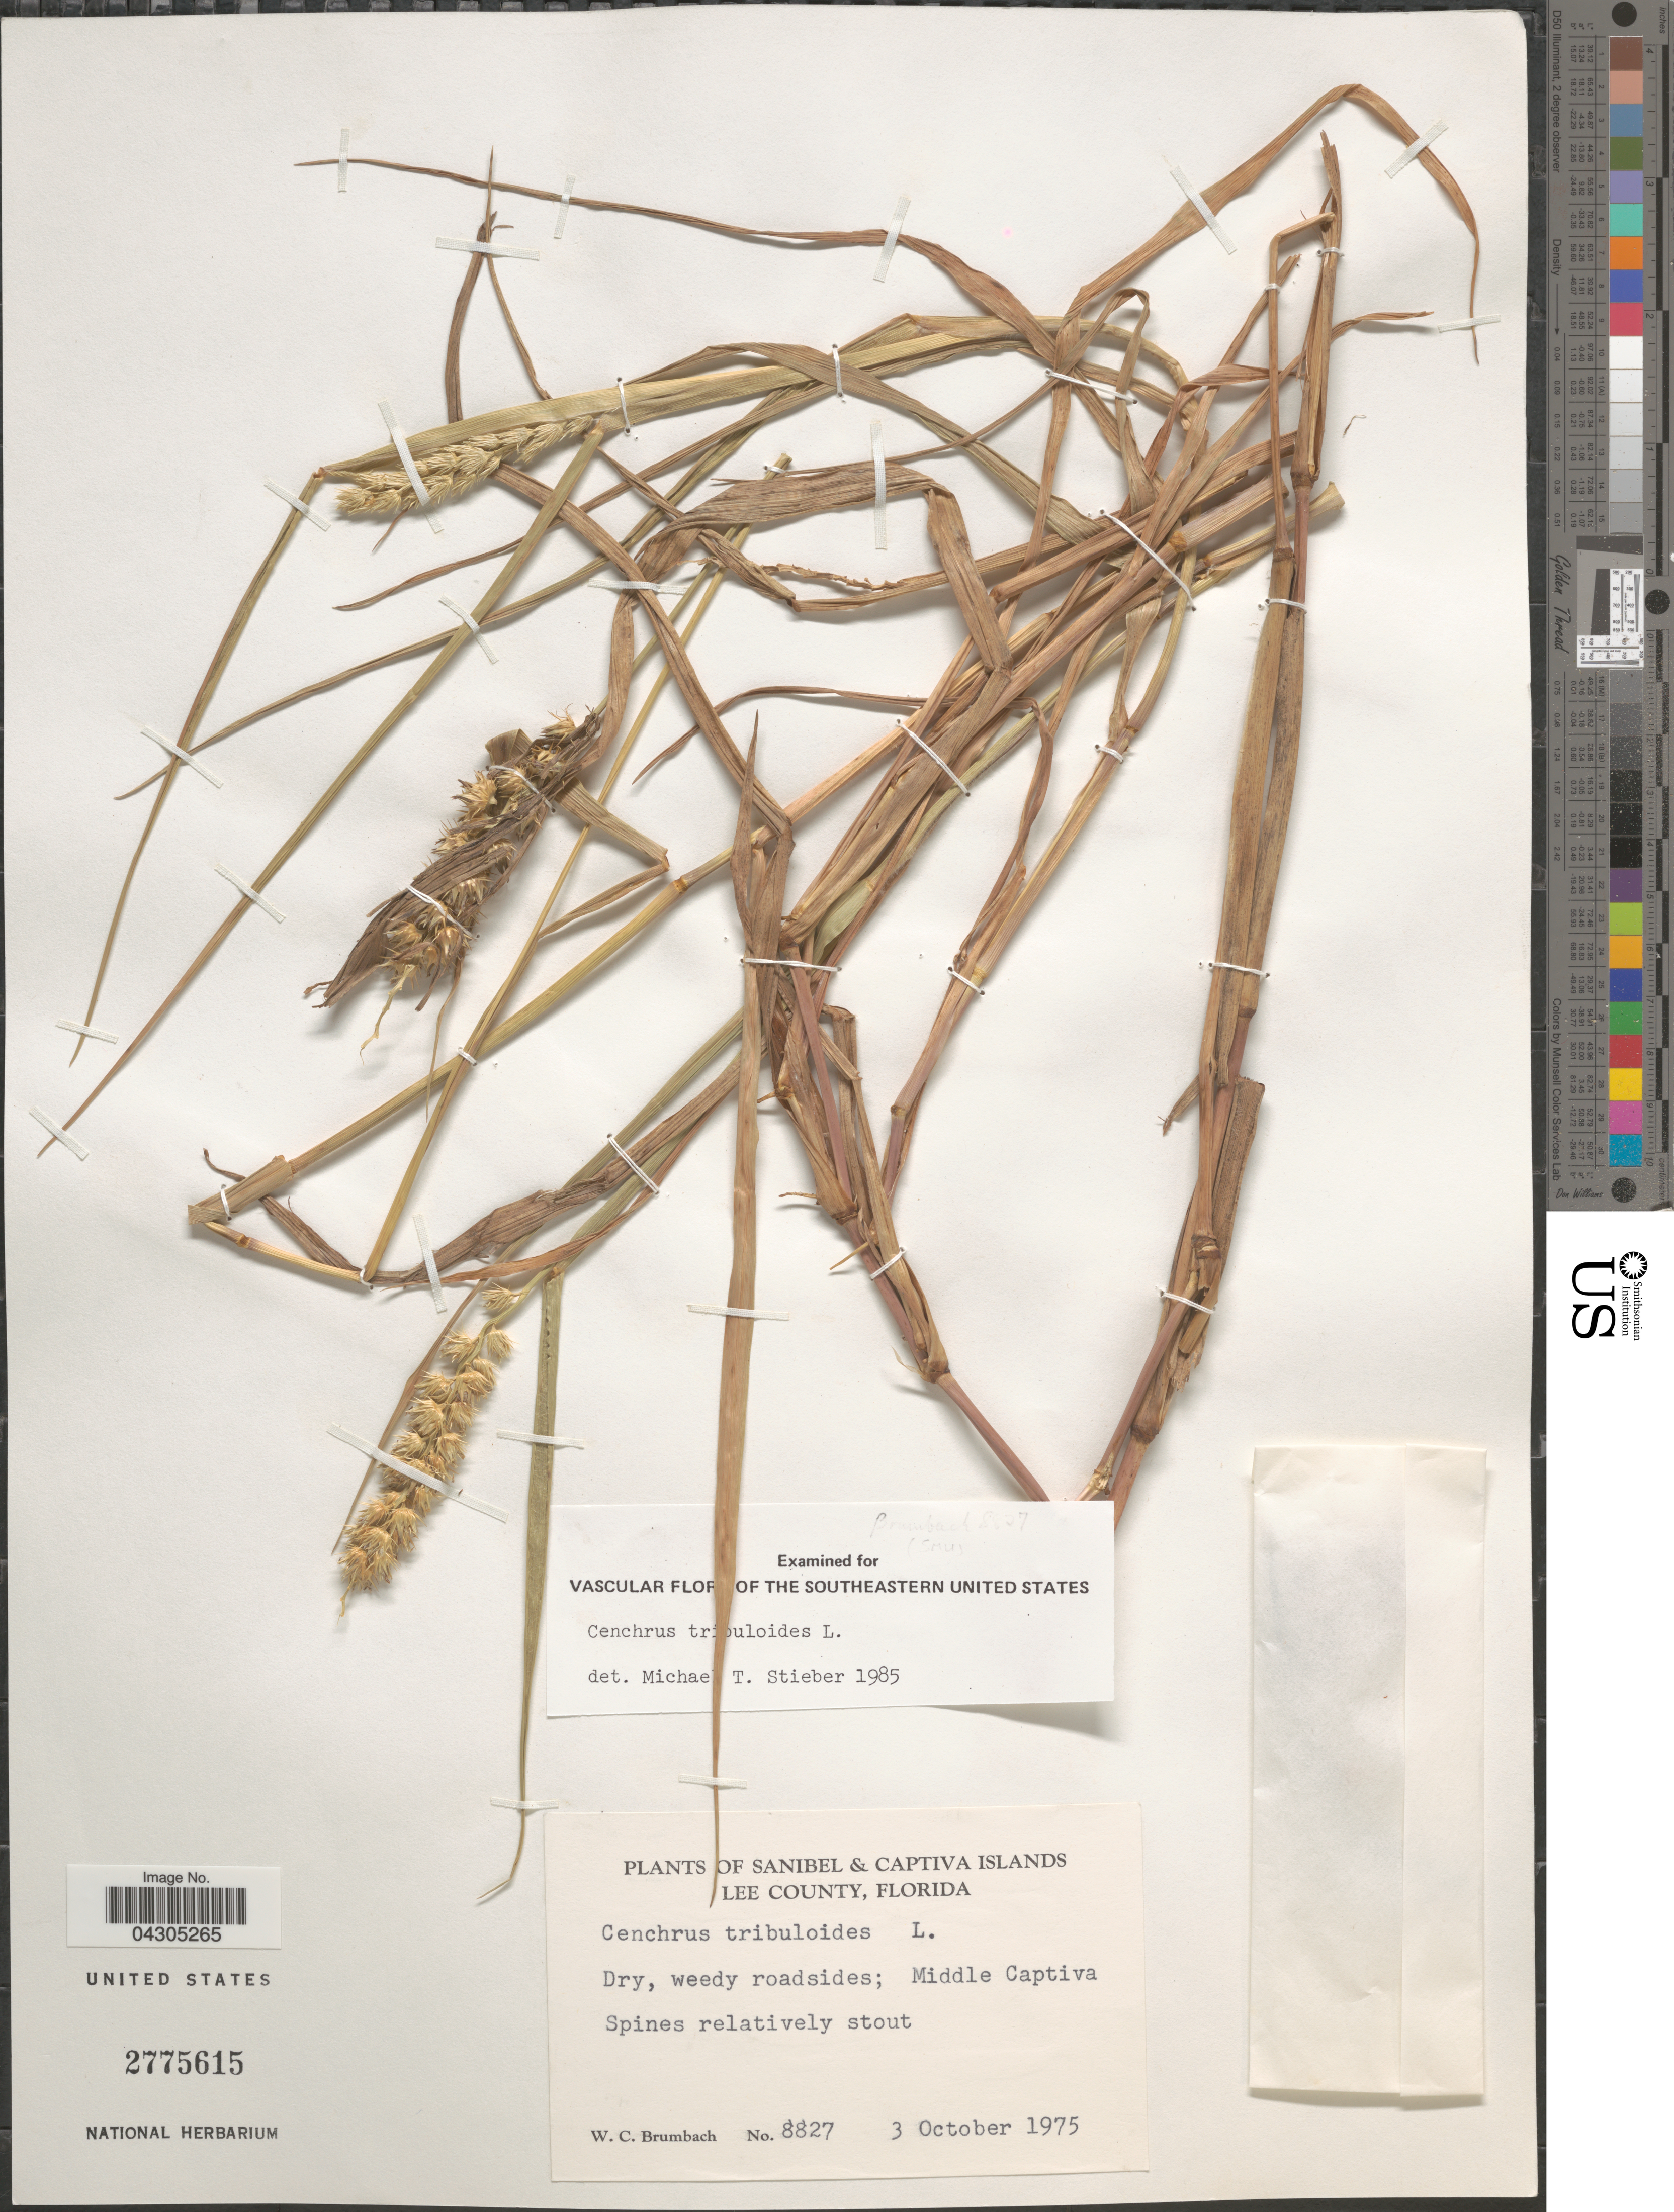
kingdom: Plantae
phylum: Tracheophyta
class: Liliopsida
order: Poales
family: Poaceae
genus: Cenchrus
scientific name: Cenchrus tribuloides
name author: L.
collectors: W. C. Brumbach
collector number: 8827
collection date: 1975-10-03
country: United States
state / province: Florida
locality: Sanibel & Captiva Islands. Lee County. Middle Captiva.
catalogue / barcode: US 2775615